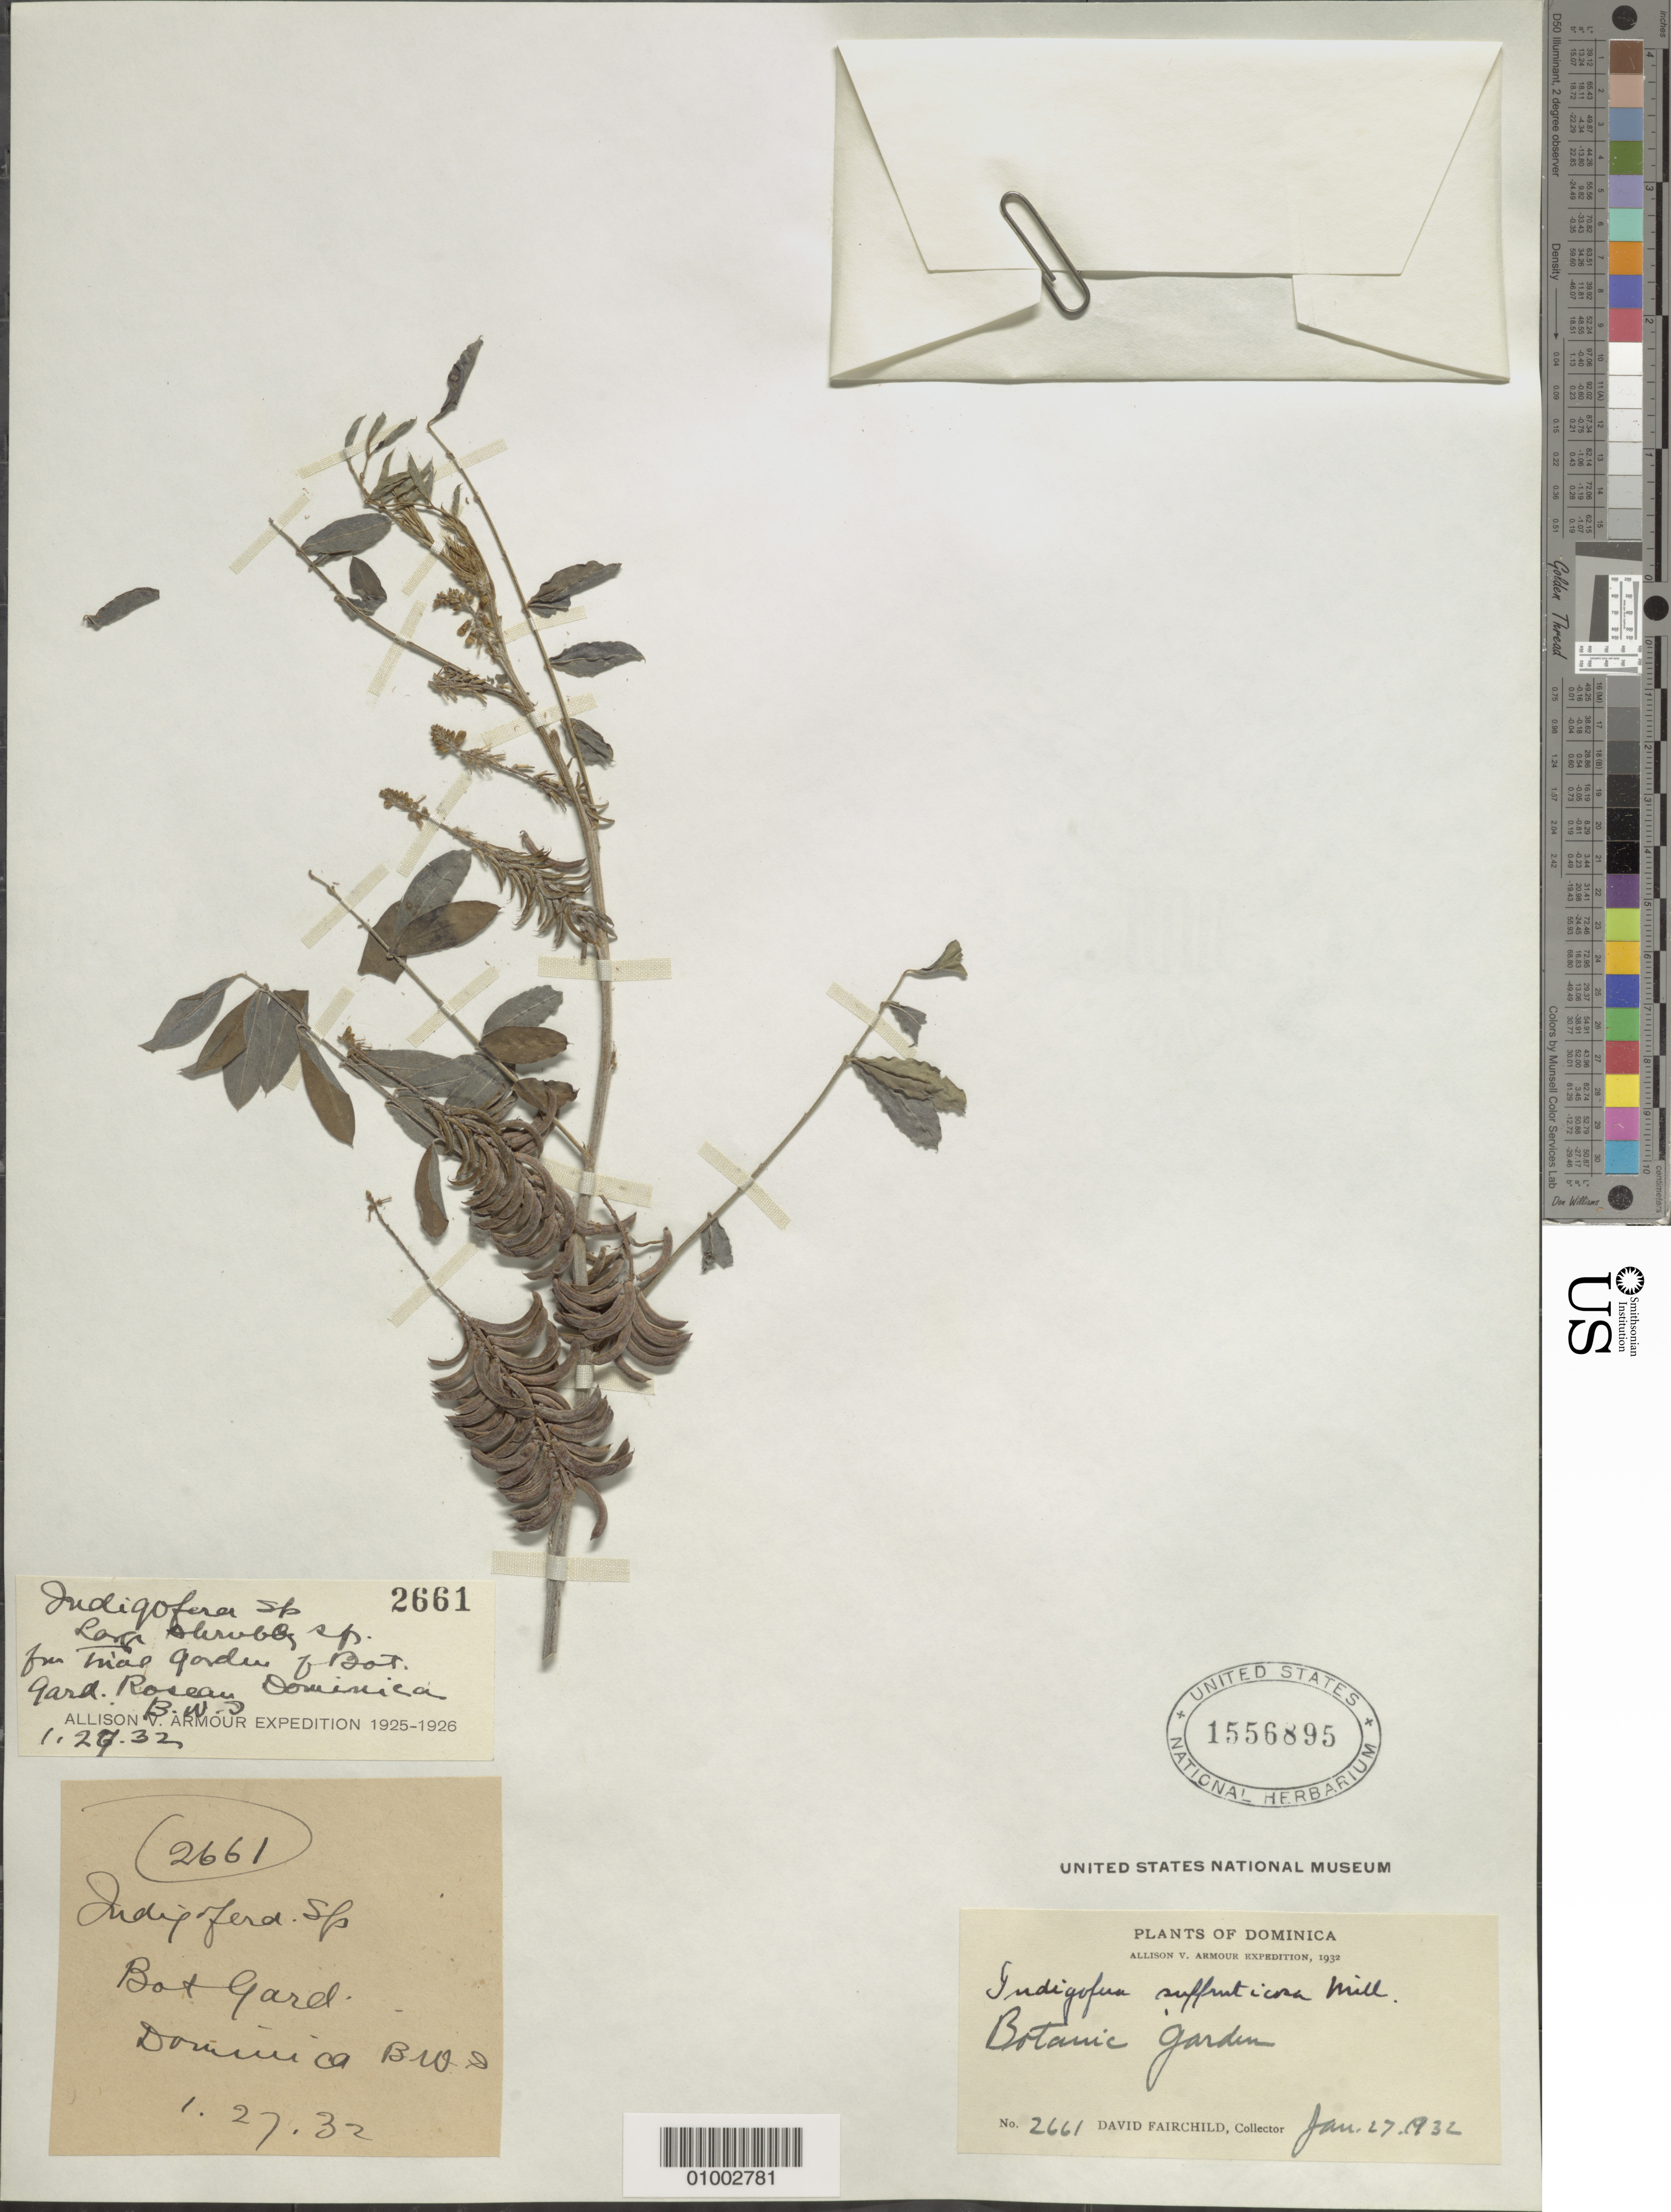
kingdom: Plantae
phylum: Tracheophyta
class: Magnoliopsida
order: Fabales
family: Fabaceae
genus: Indigofera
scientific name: Indigofera suffruticosa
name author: Mill.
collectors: D. Fairchild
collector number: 2661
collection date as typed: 27 Jan 1932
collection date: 1932-01-27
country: Dominica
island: Dominica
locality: Botanic garden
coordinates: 0 N, 0 E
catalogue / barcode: US 1556895